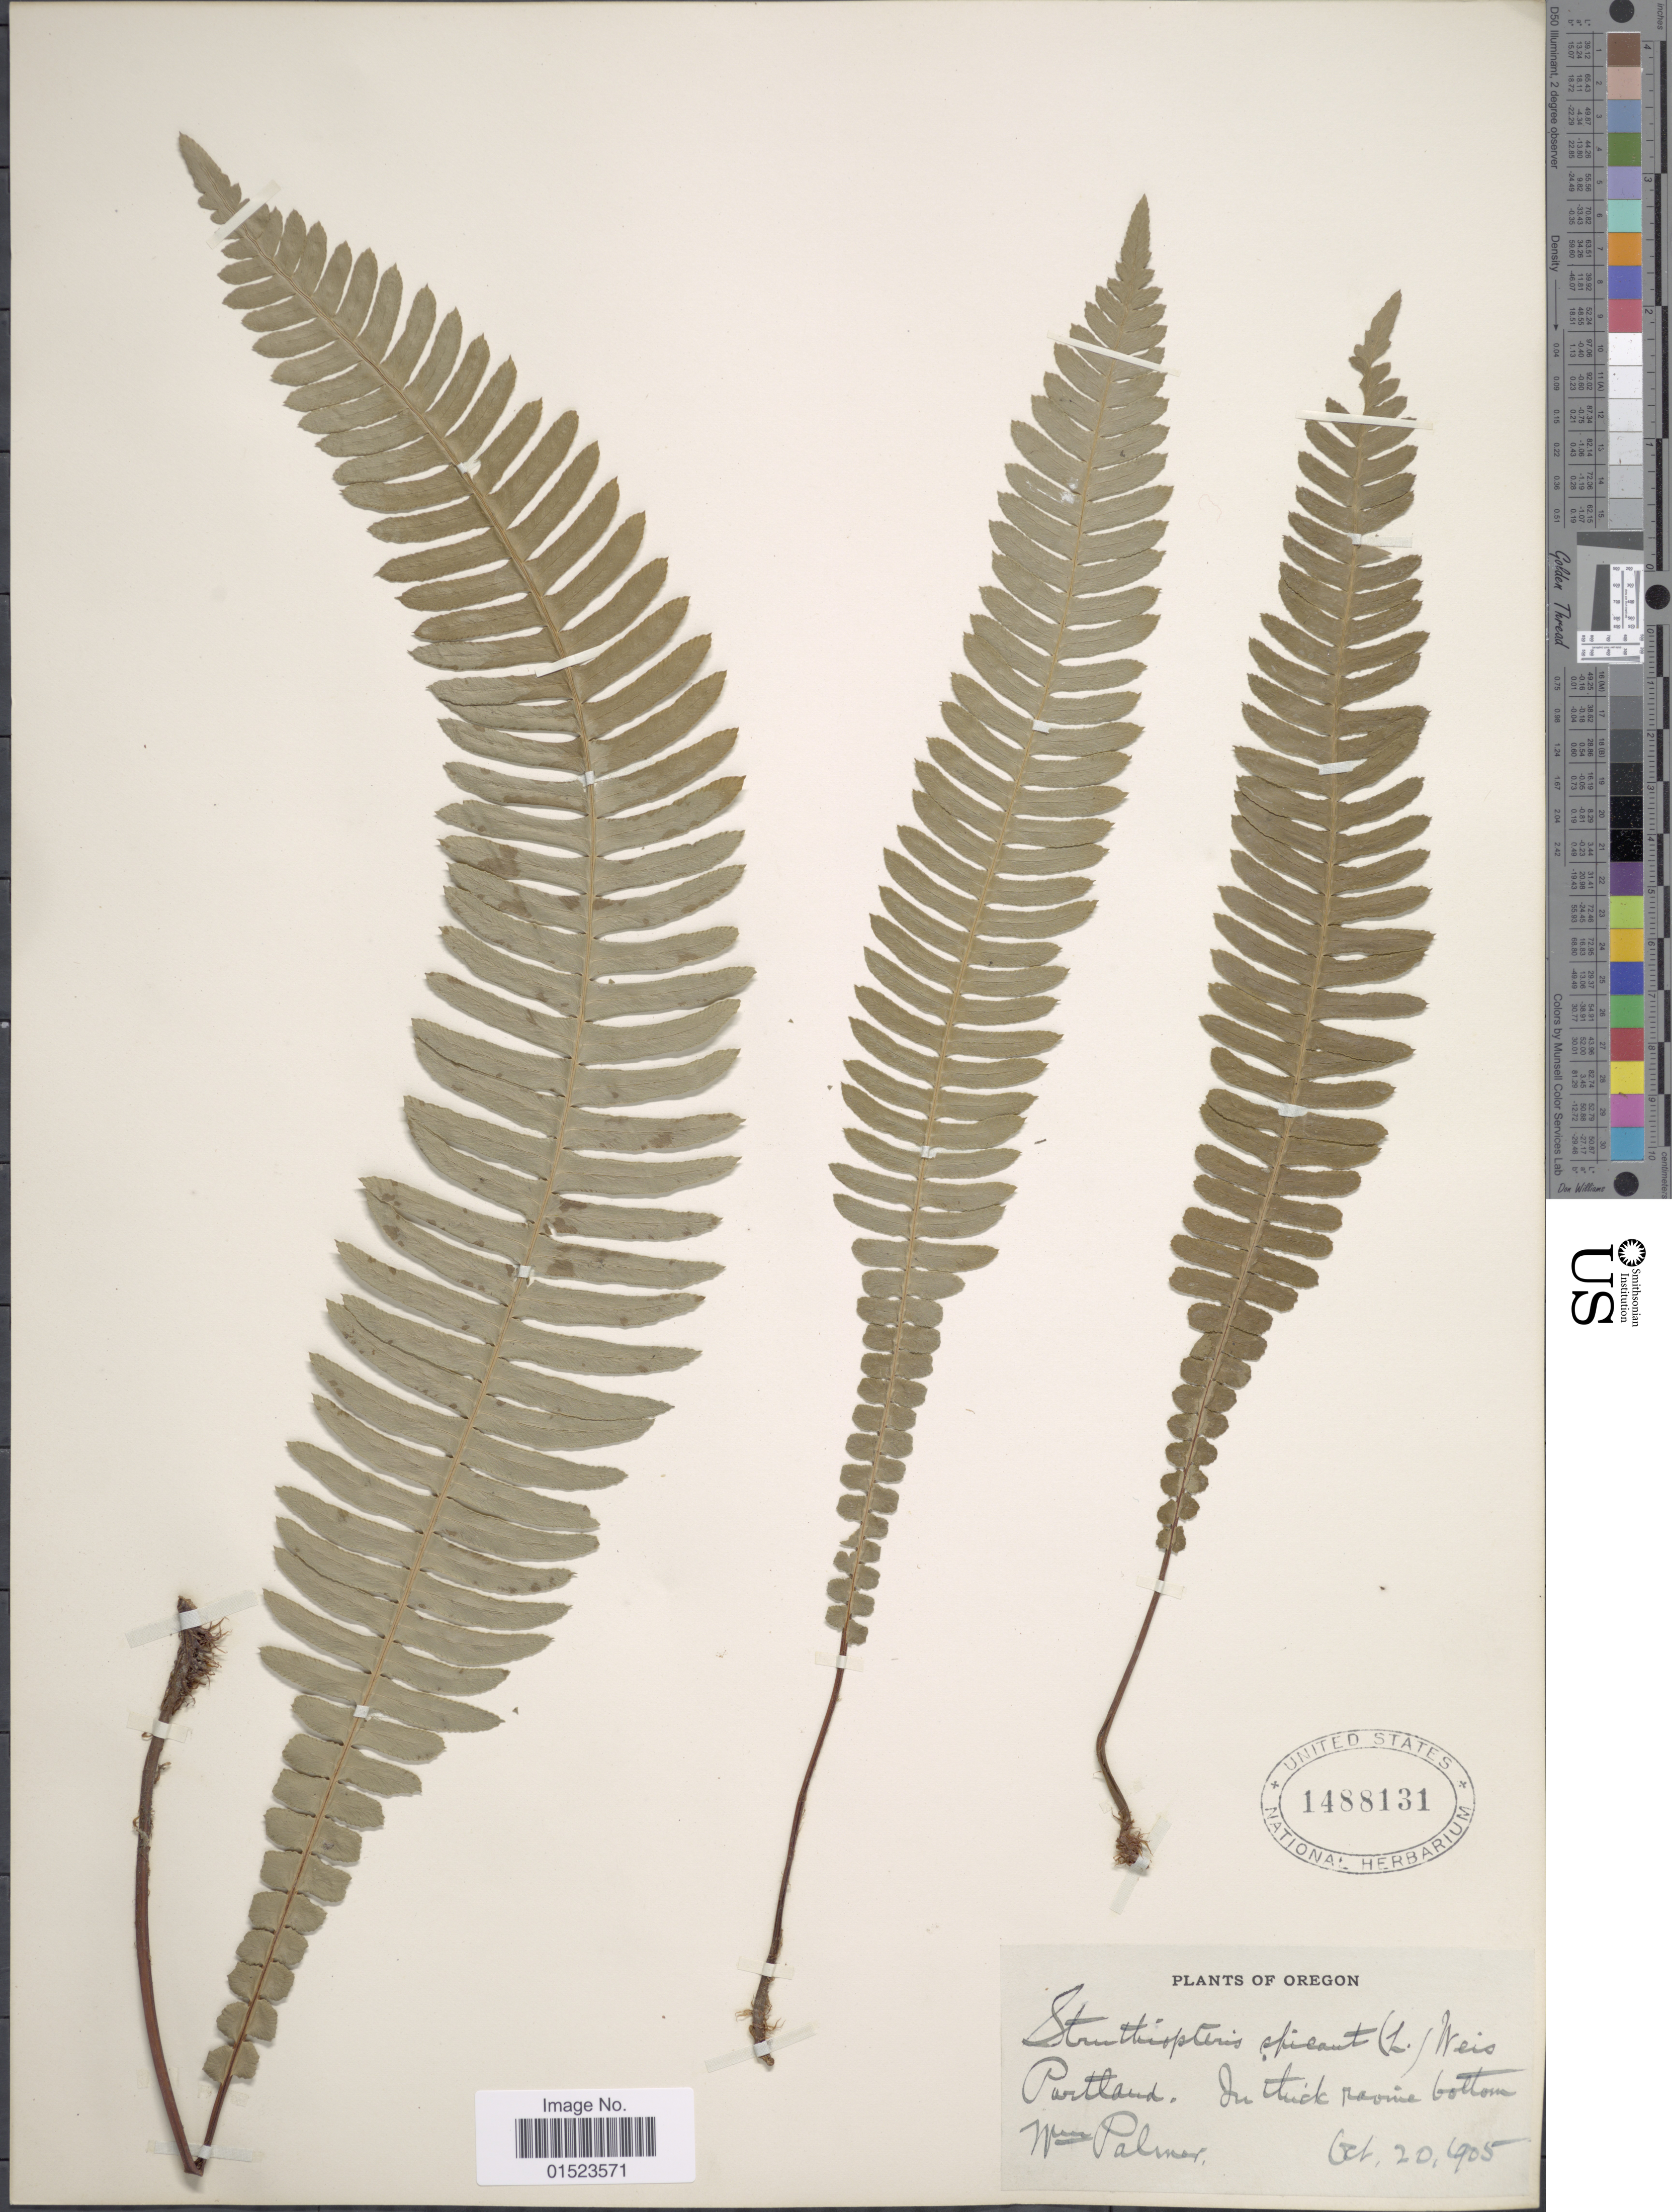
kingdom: Plantae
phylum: Tracheophyta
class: Polypodiopsida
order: Polypodiales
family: Blechnaceae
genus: Blechnum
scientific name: Blechnum spicant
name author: (L.) Sm.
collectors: W. Palmer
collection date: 1905-10-20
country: United States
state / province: Oregon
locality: Portland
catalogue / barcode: US 1488131